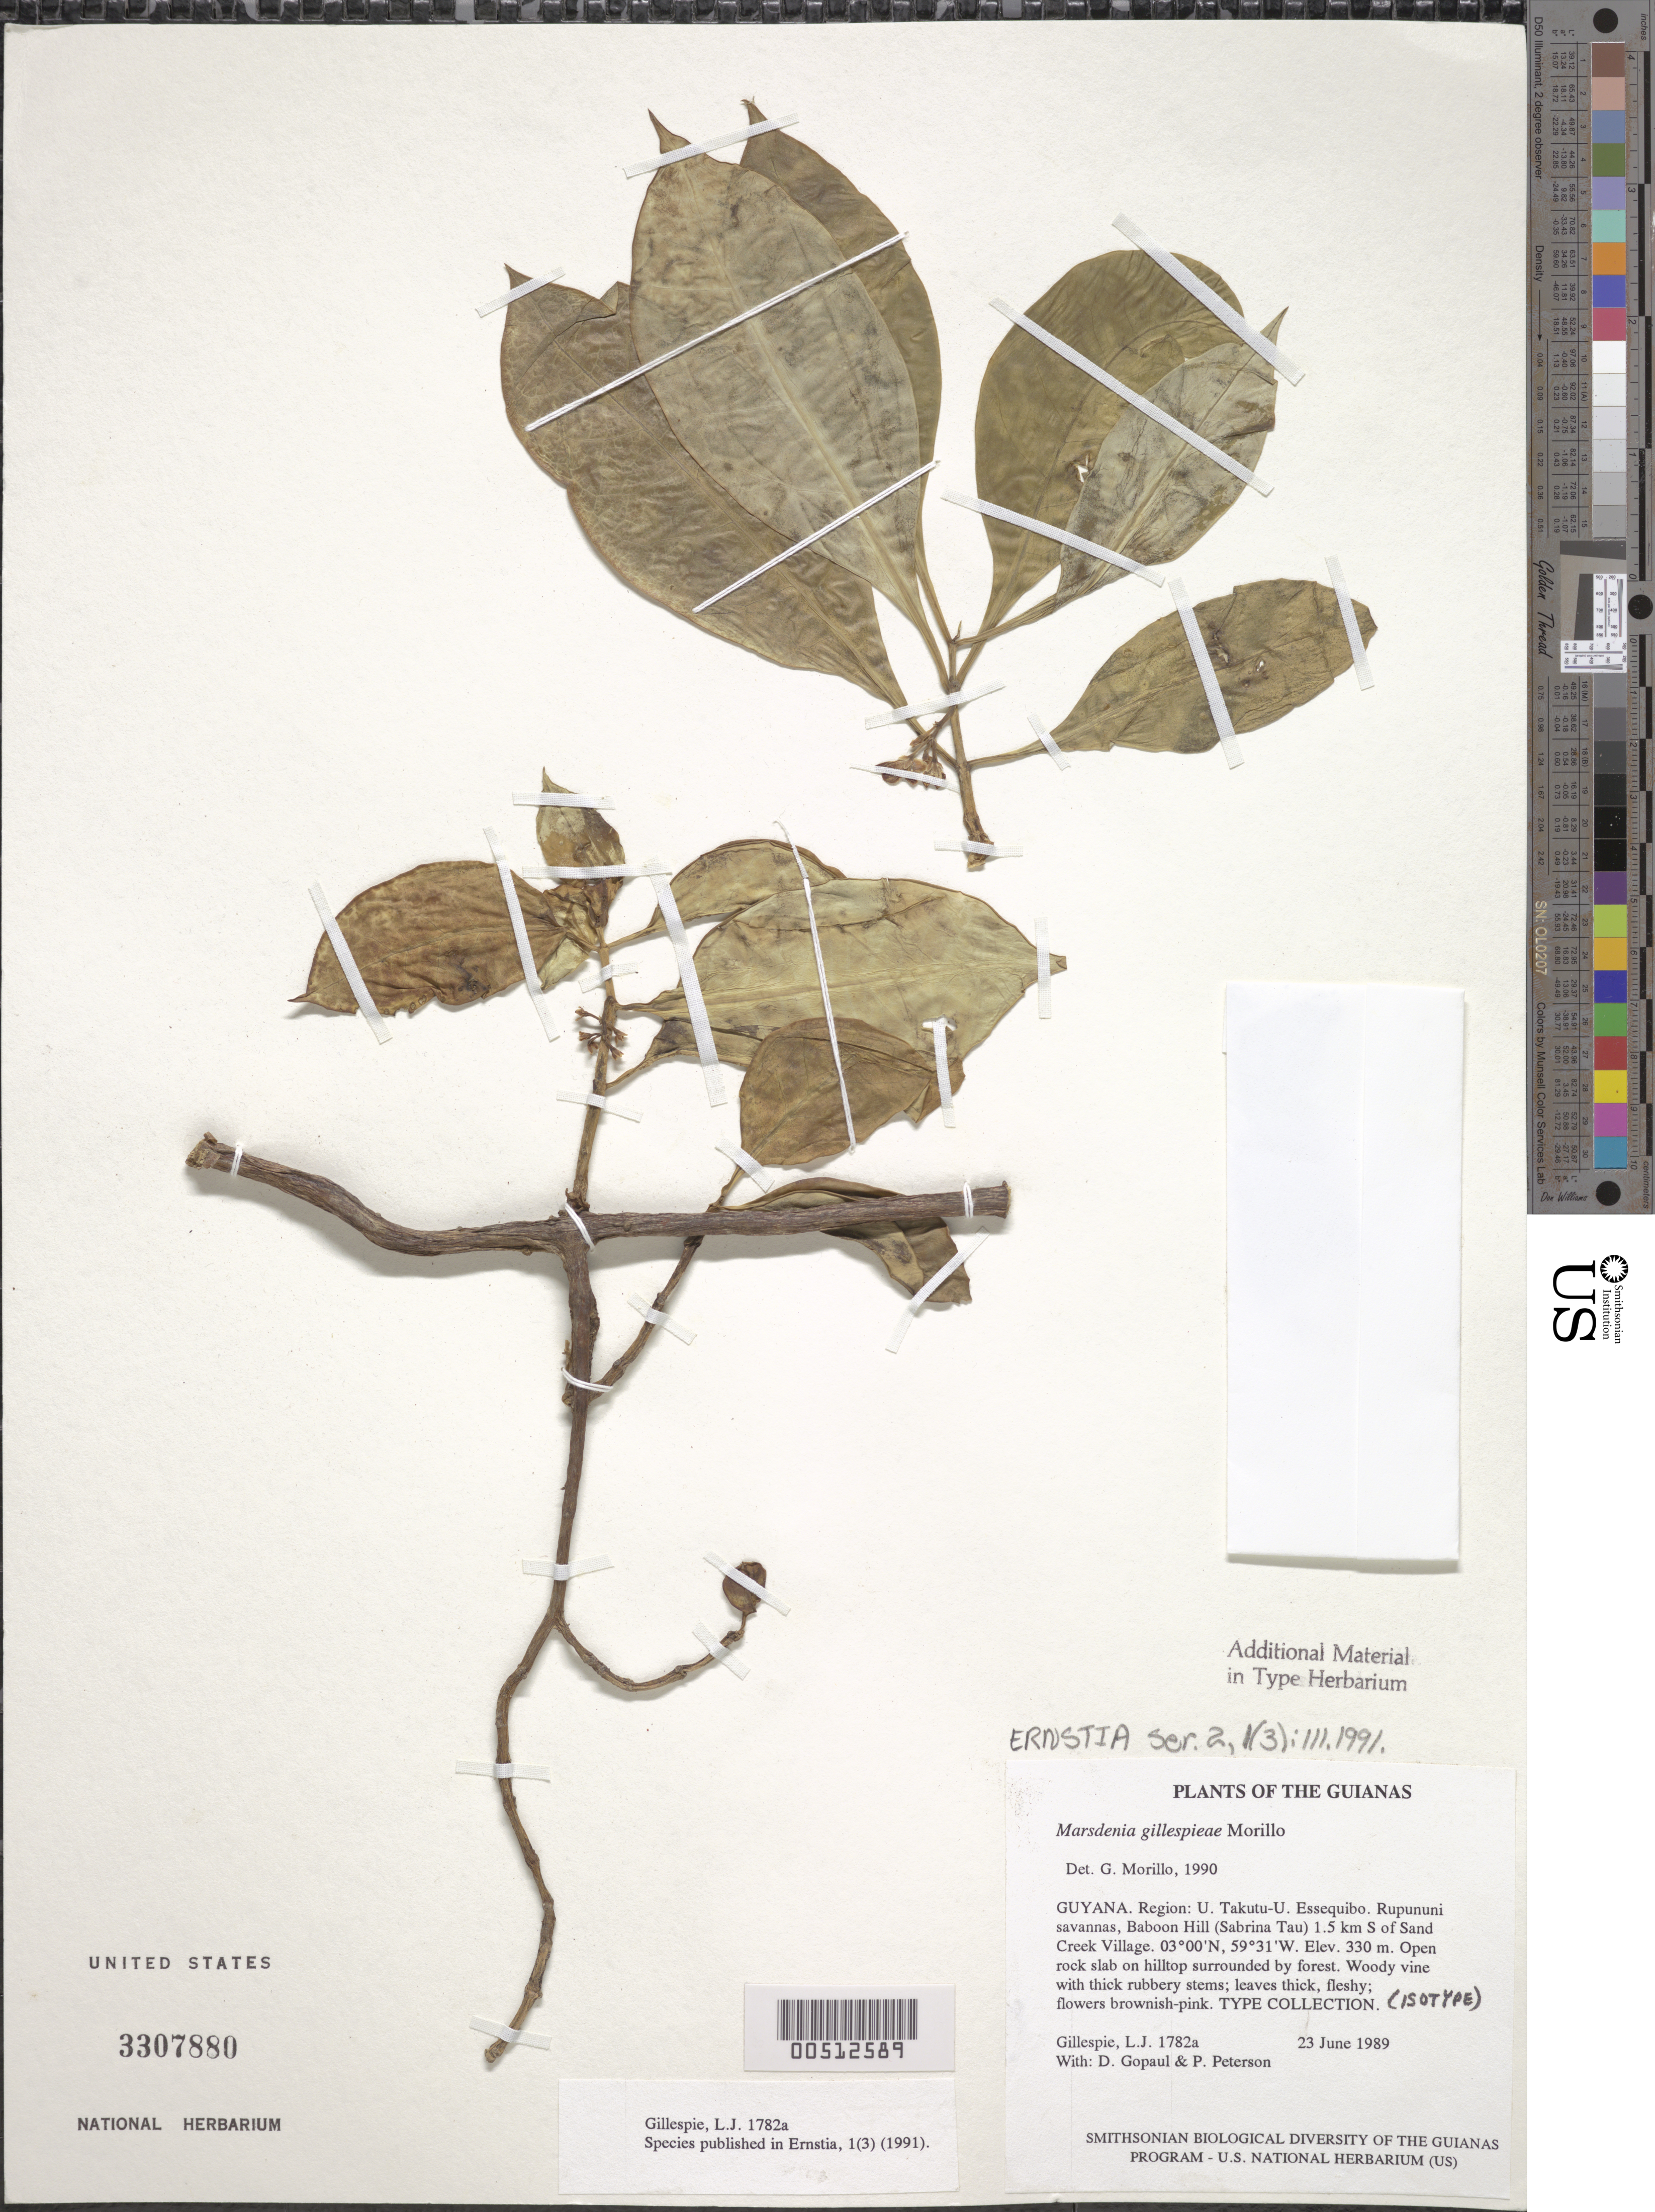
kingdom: Plantae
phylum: Tracheophyta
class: Magnoliopsida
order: Gentianales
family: Apocynaceae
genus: Marsdenia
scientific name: Marsdenia gillespieae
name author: Morillo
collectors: L. J. Gillespie, D. Gopaul & P. M. Peterson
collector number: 1782a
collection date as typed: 23 Jun 1989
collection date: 1989-06-23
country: Guyana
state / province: U. Takutu-U. Essequibo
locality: Rupununi savannas, Baboon Hill, Sabrina Tau, 1.5 km S of Sand Creek Village.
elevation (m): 330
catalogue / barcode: US 3307880